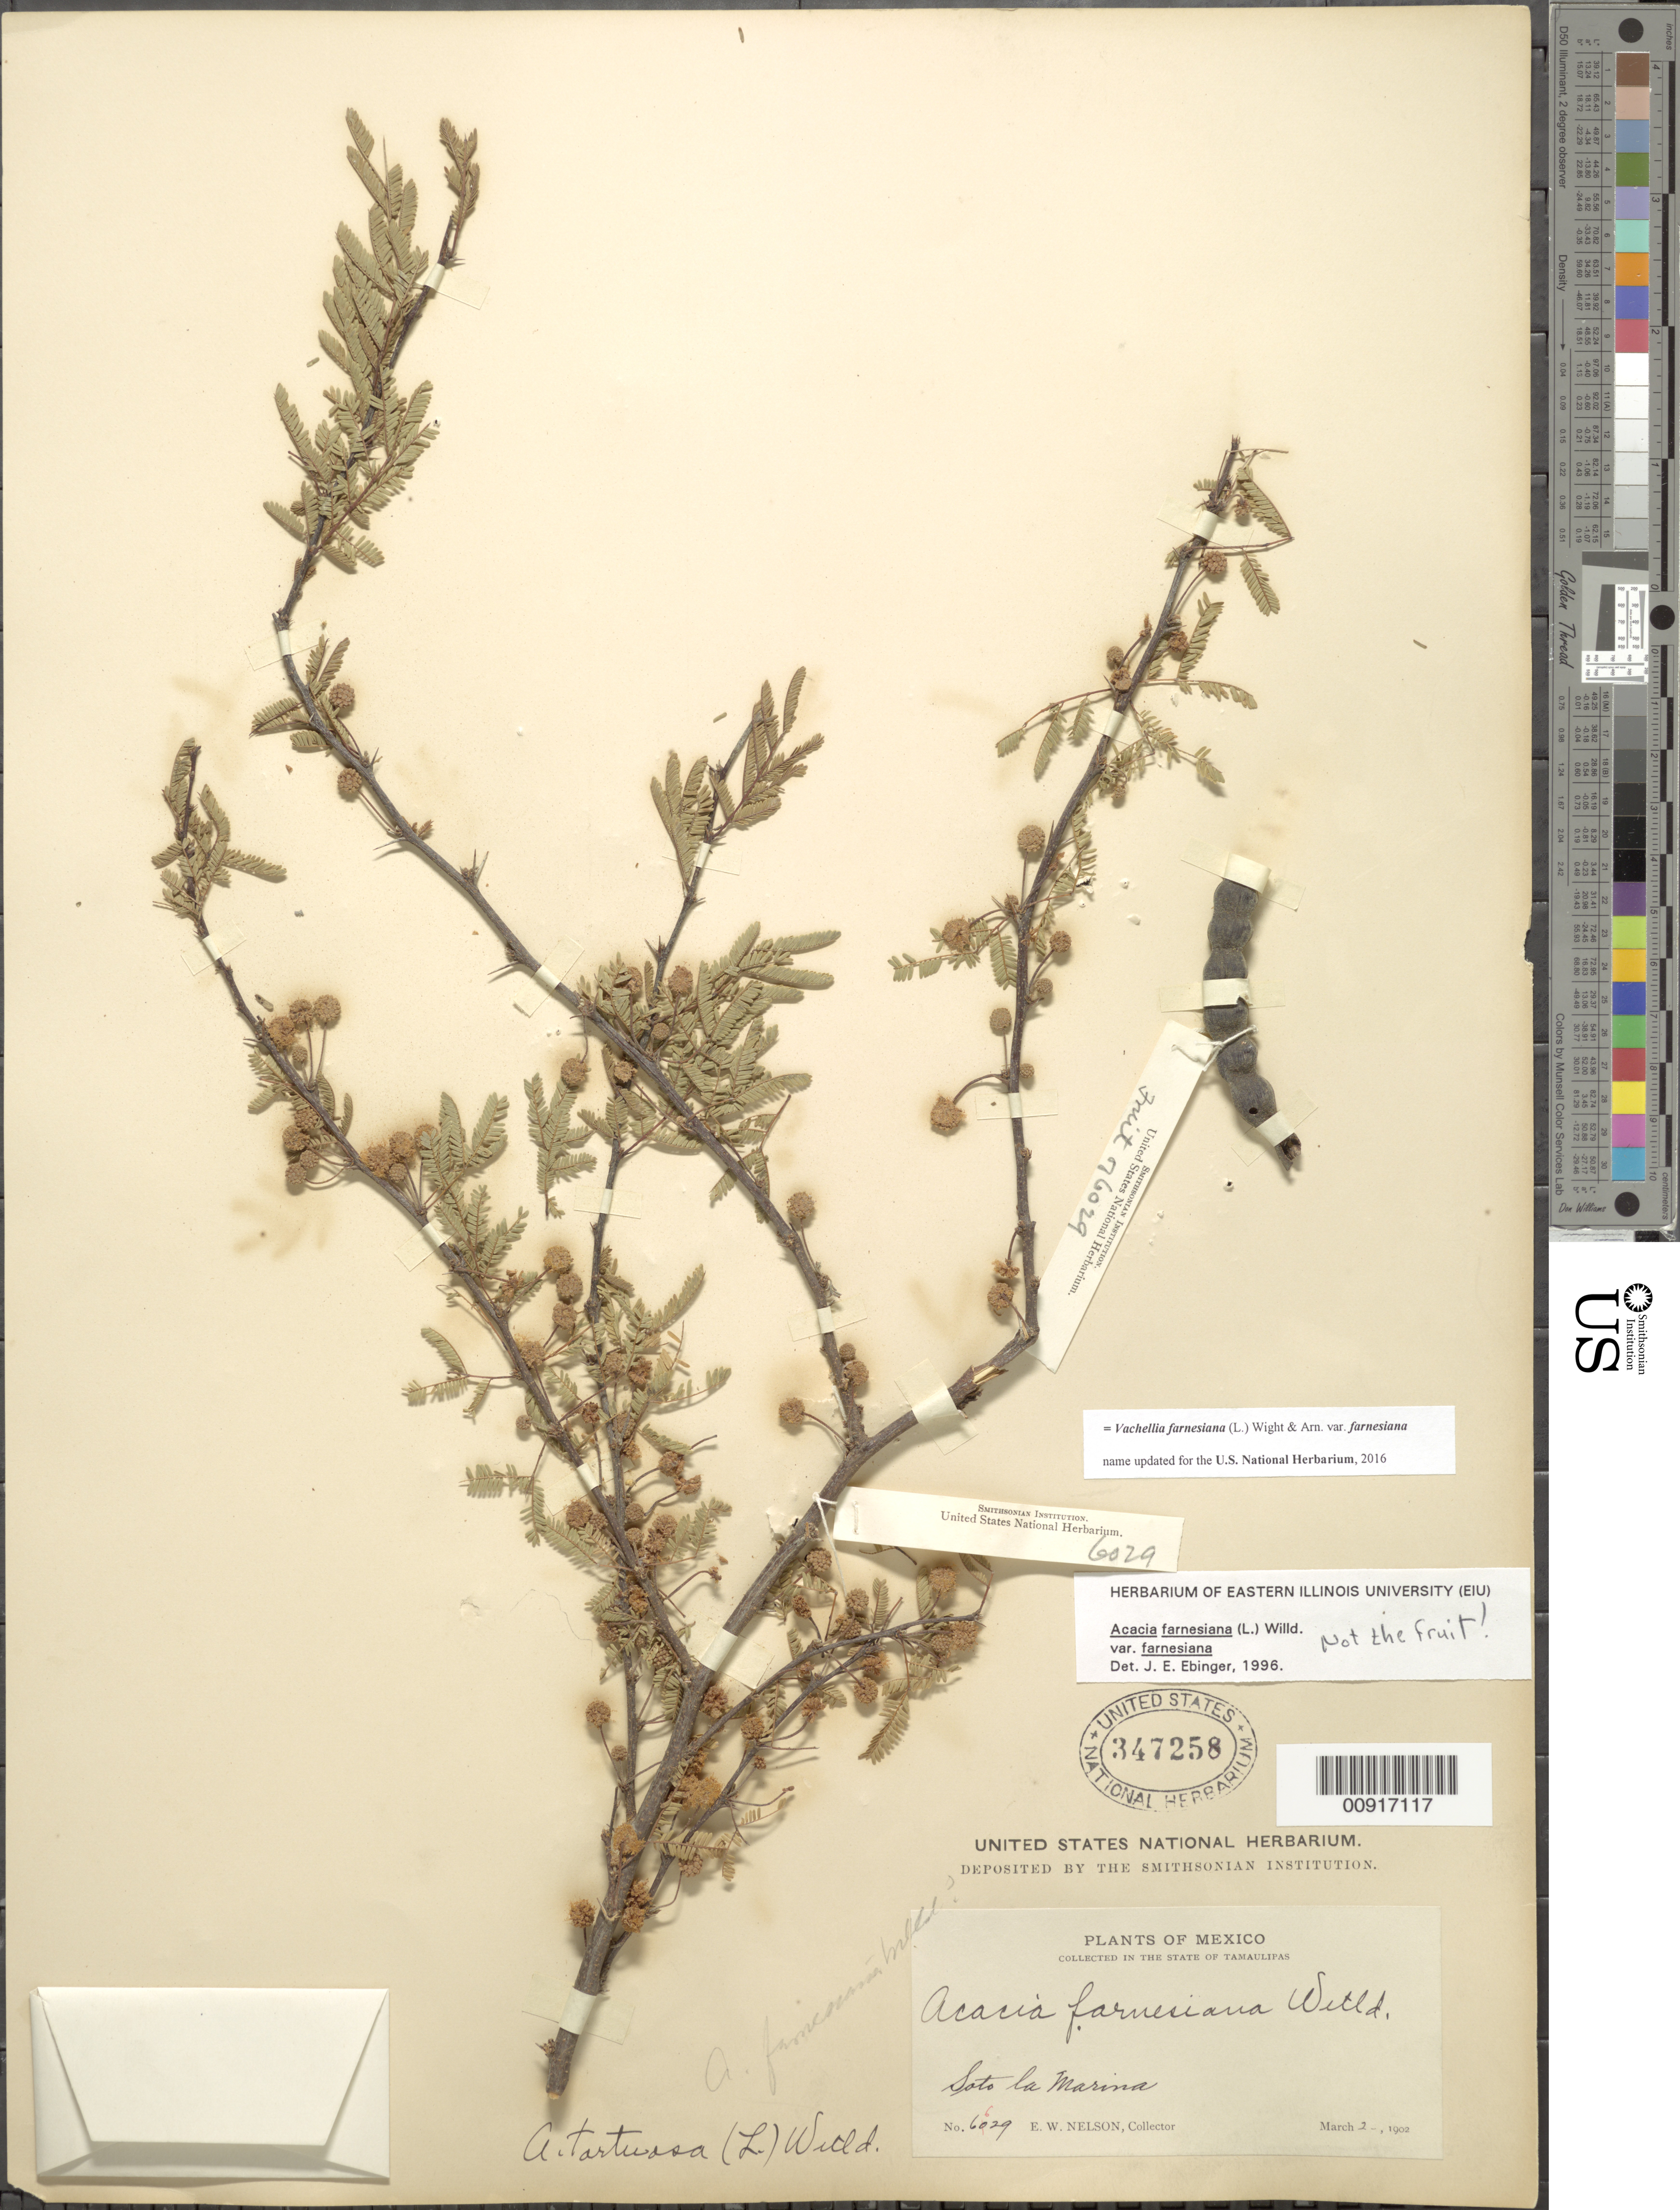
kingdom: Plantae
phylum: Tracheophyta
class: Magnoliopsida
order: Fabales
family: Fabaceae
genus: Vachellia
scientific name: Vachellia farnesiana var. farnesiana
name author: (L.) Wight & Arn.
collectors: E. W. Nelson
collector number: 6629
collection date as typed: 02 Mar 1902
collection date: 1902-03-02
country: Mexico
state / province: Tamaulipas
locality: Soto la Marina, State of Tamaulipas.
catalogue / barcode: US 347258